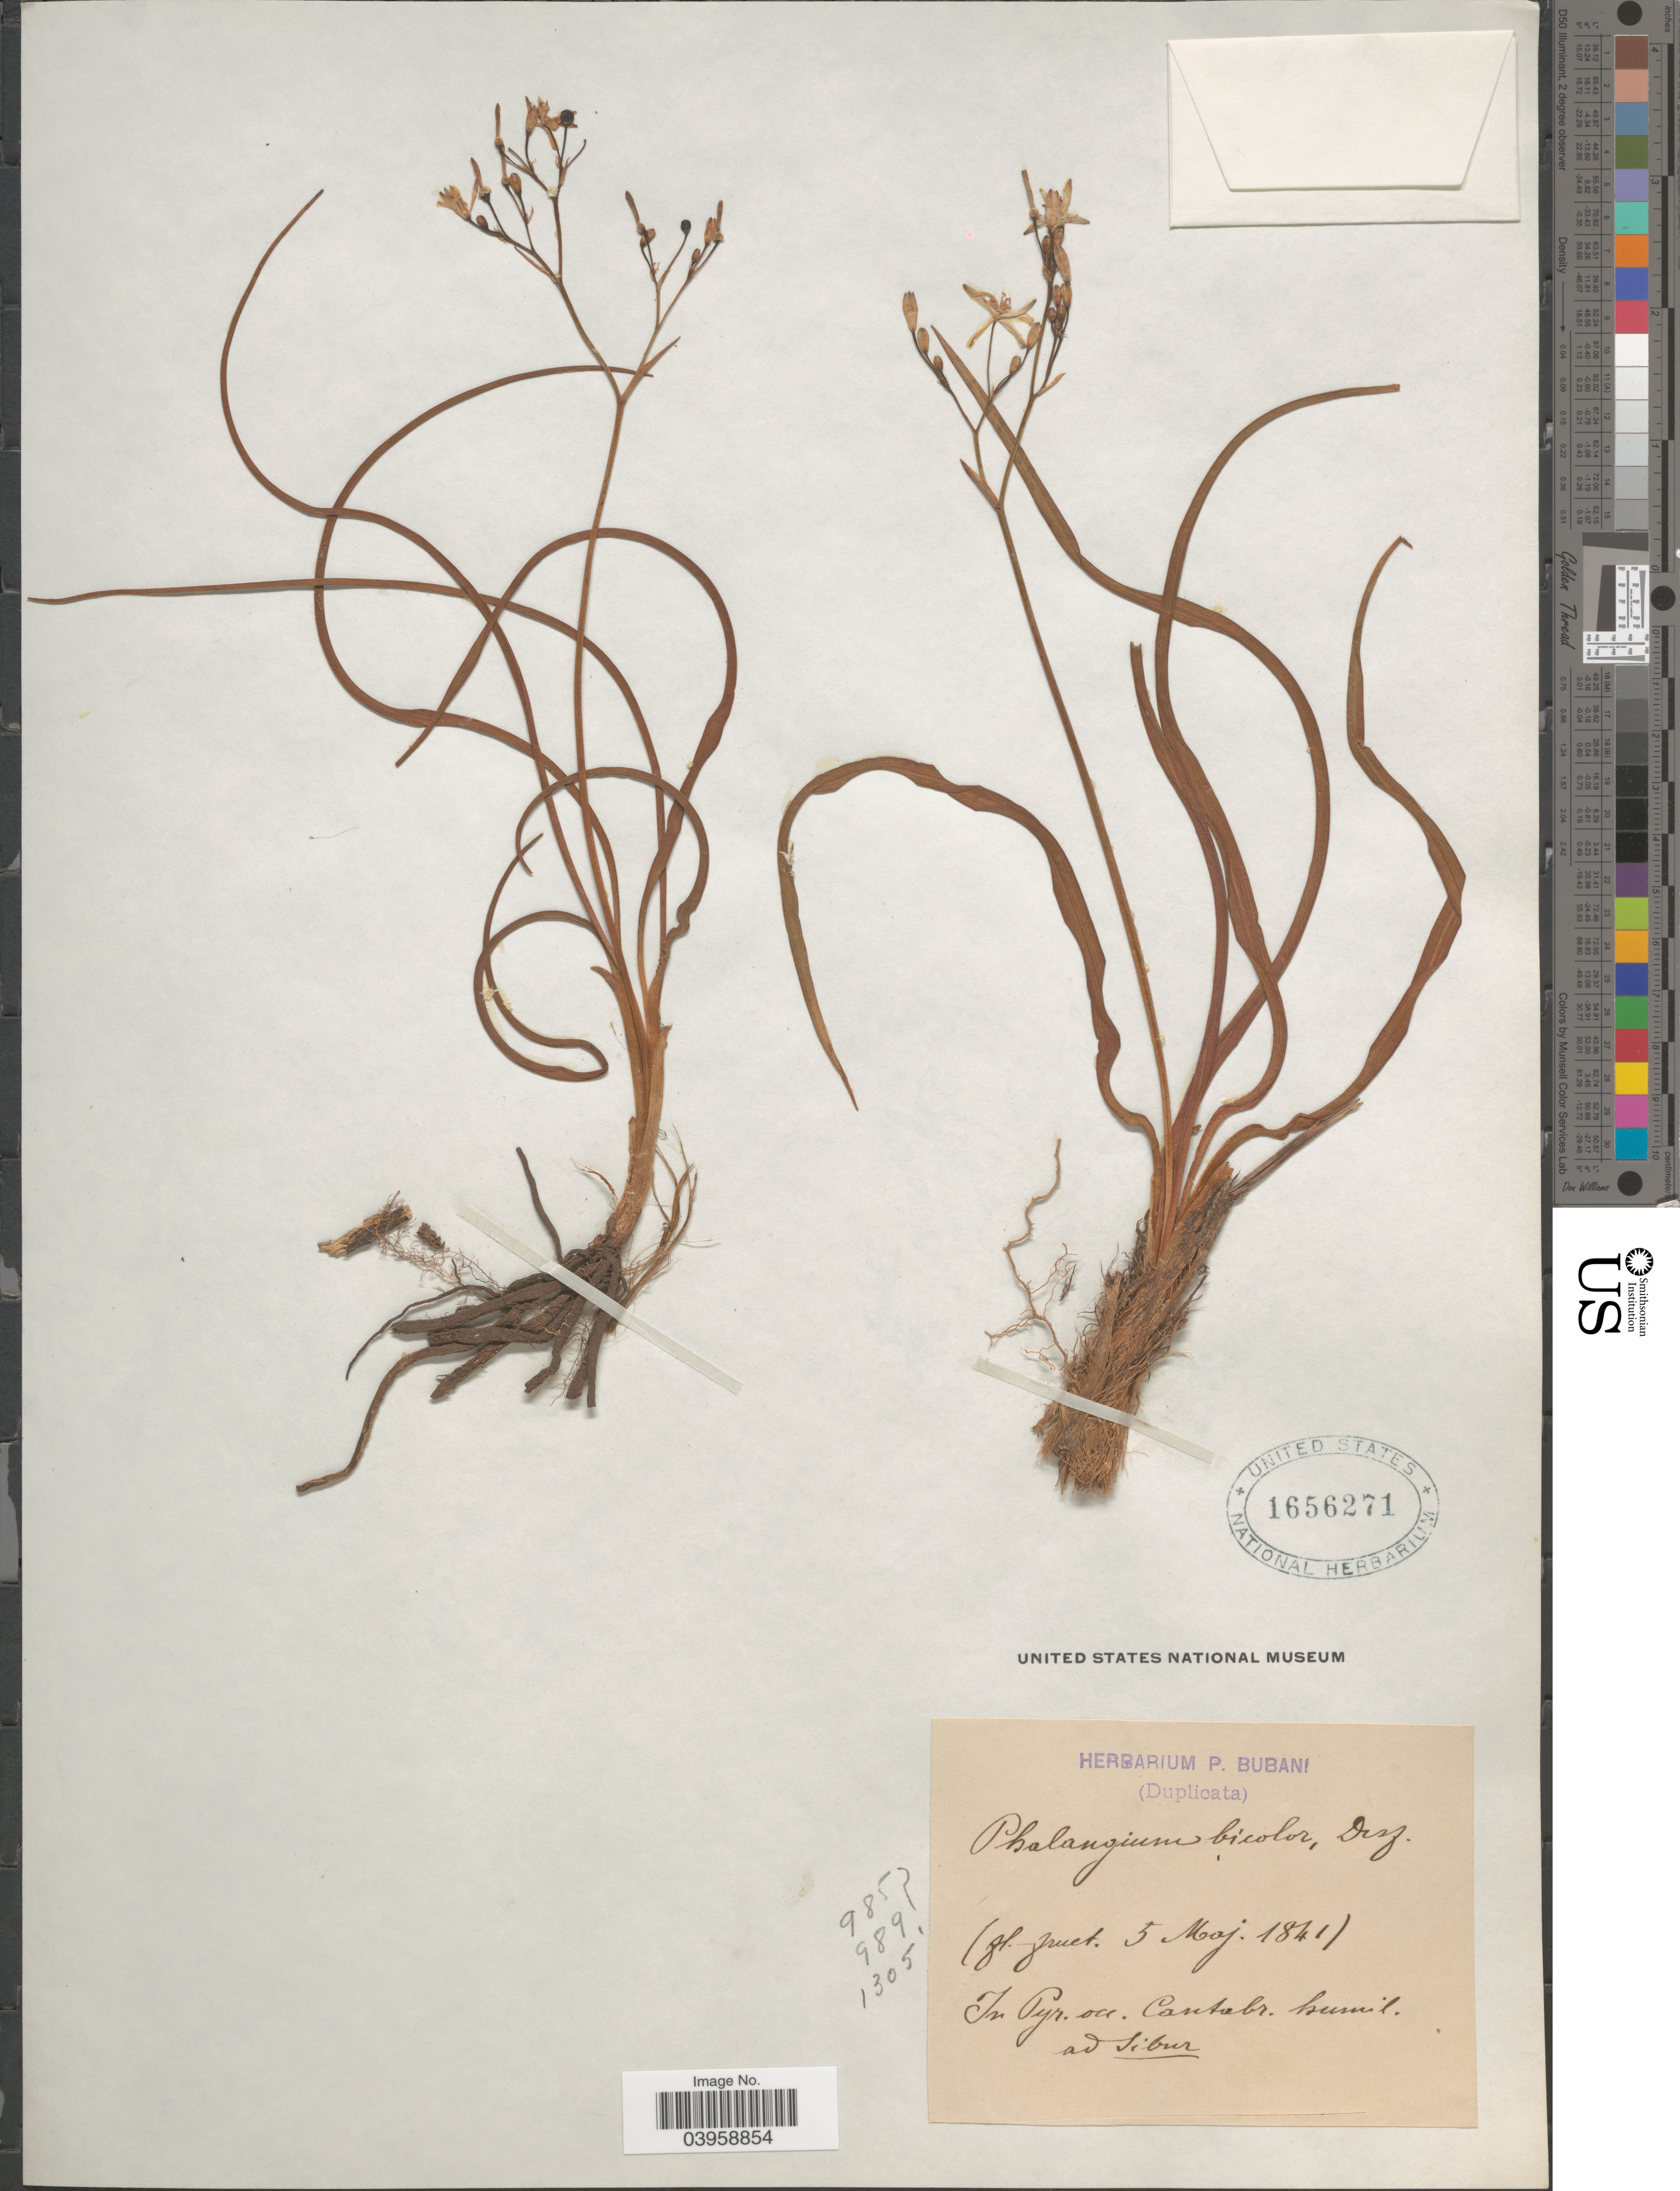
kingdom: Plantae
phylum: Tracheophyta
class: Liliopsida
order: Asparagales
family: Asparagaceae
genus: Anthericum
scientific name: Anthericum bicolor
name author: Desf.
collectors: ex herb. P. Bubani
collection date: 1841-05-05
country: Spain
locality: In Pyr. occ. Cantabr. humid. ad Sibur.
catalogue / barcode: US 1656271